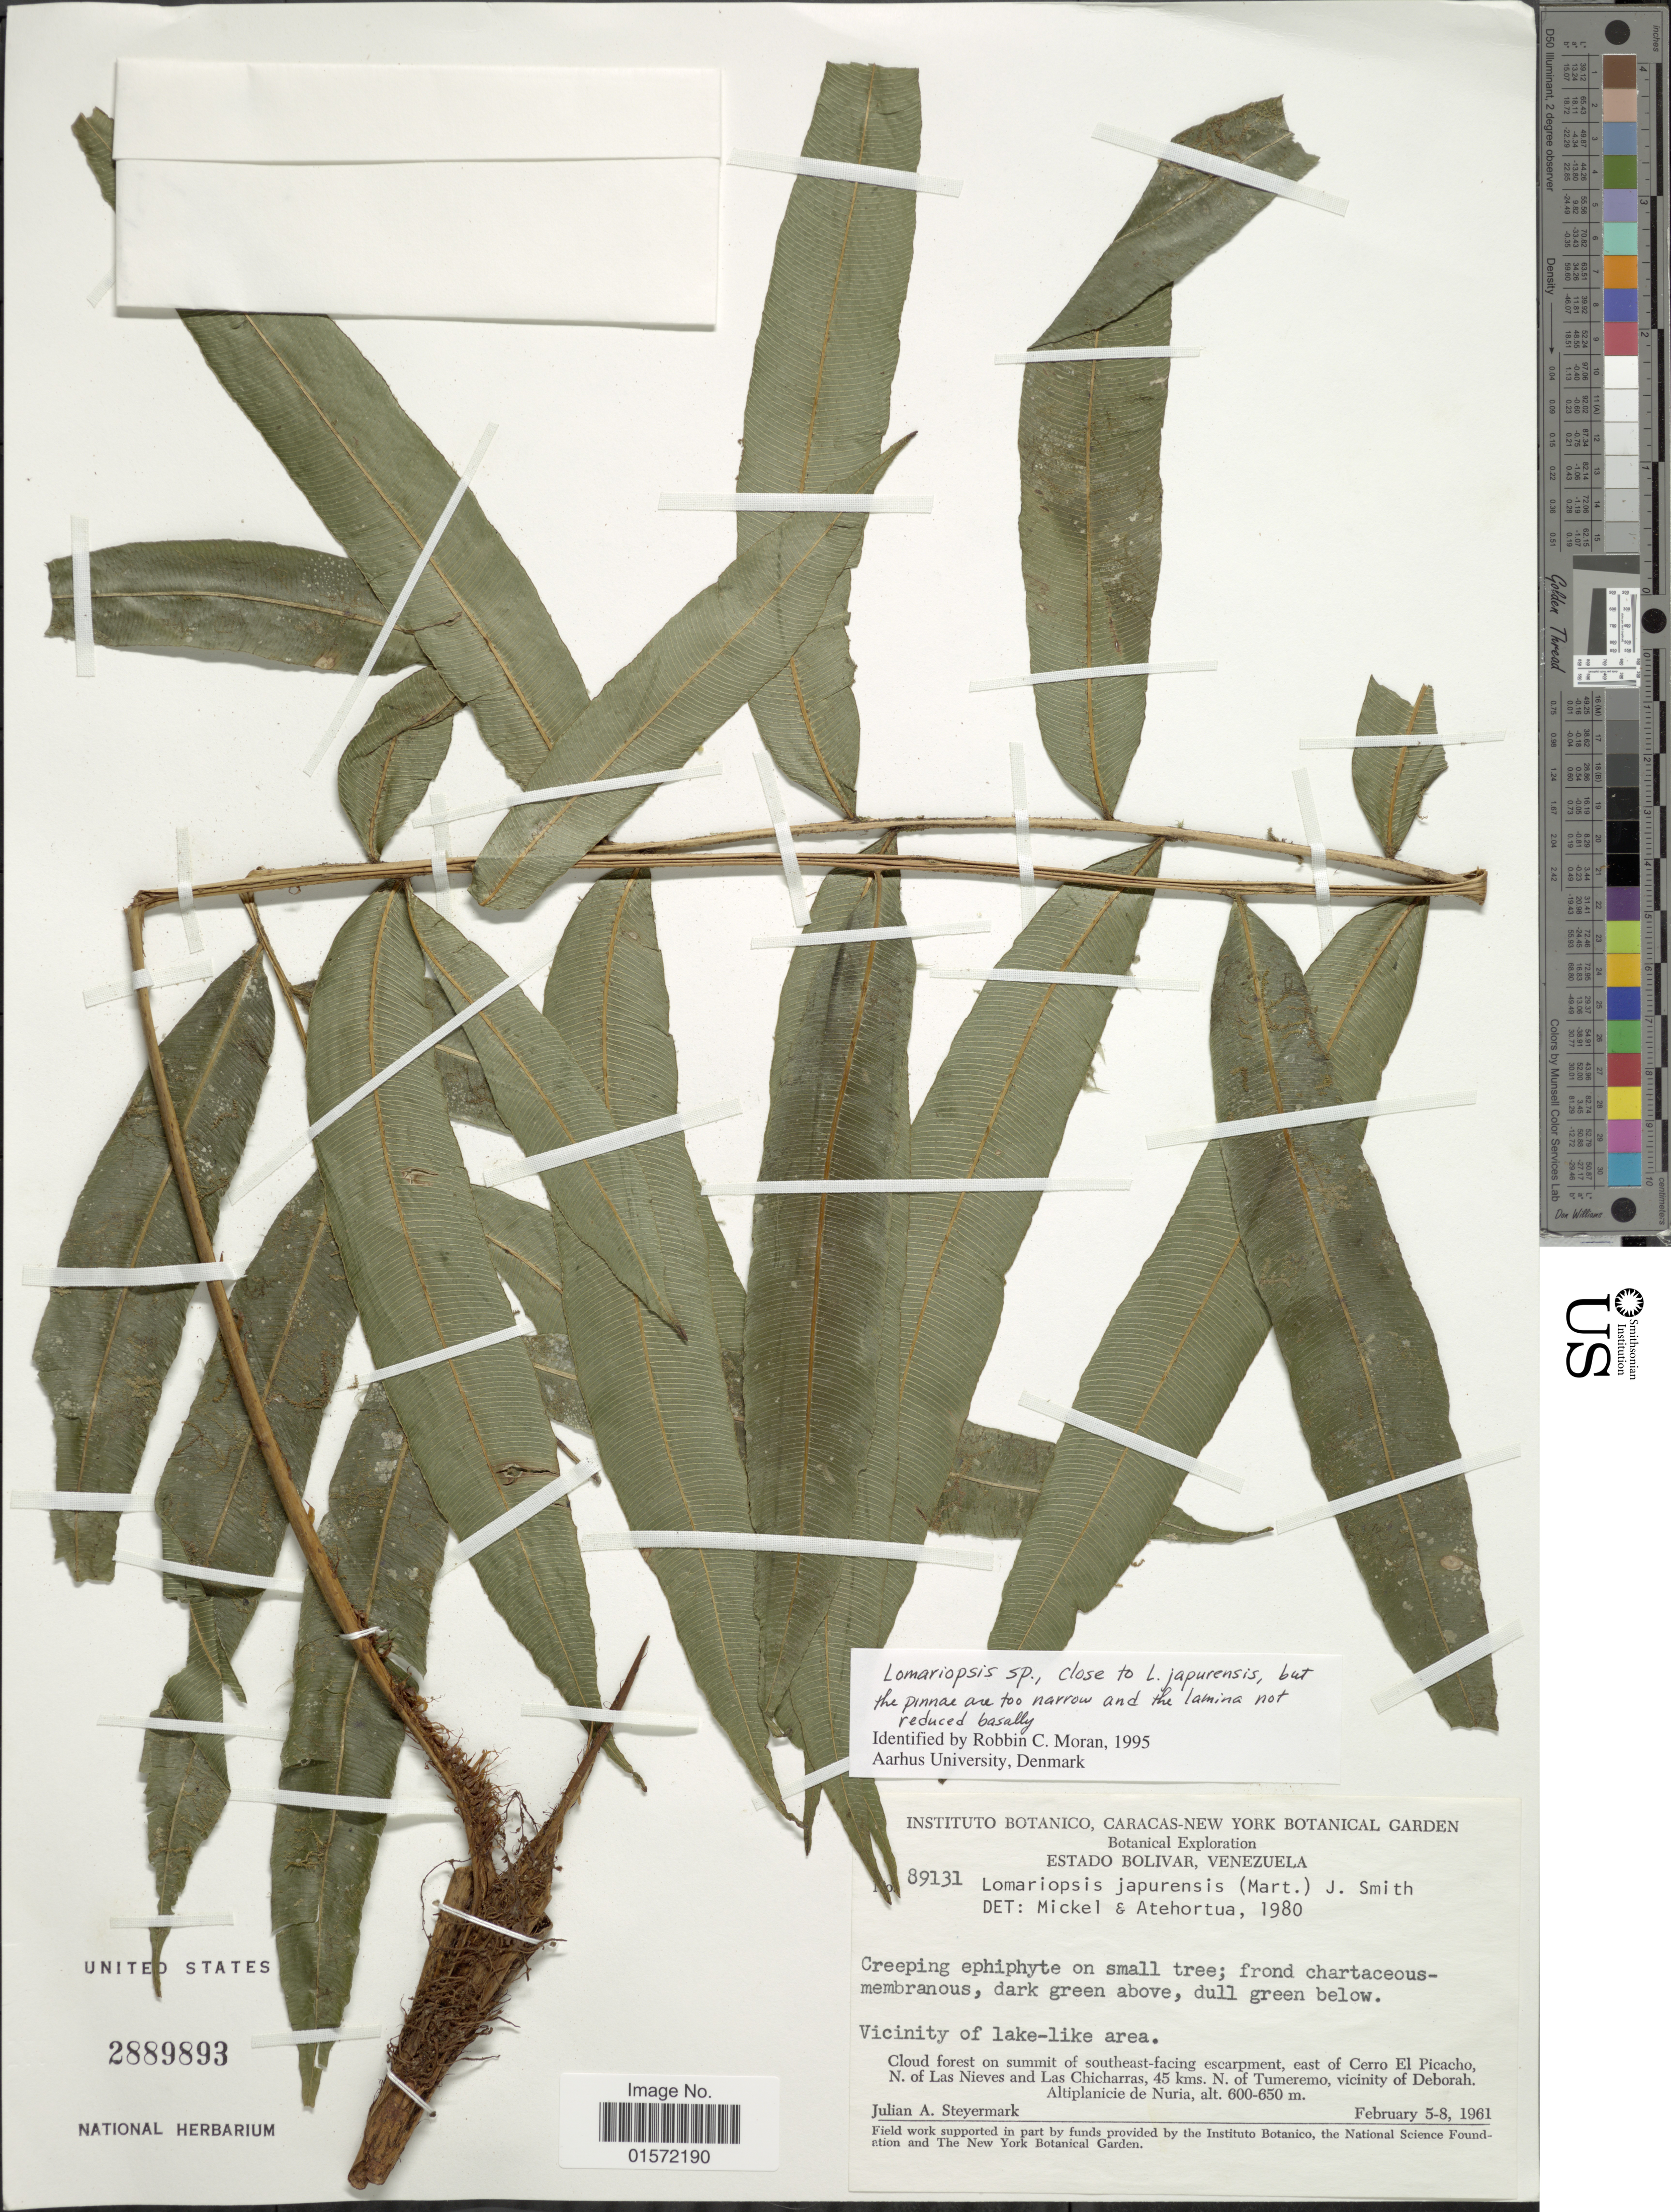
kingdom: Plantae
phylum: Tracheophyta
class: Polypodiopsida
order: Polypodiales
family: Lomariopsidaceae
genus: Lomariopsis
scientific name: Lomariopsis sp.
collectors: J. Steyermark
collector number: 89131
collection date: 1961-02-05/1961-02-08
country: Venezuela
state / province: Bolivar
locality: Vicinity of lake-like area, Cloud forest on summit of southeast-facing escarpment, east of Cerro El Picacho, N. of Las Nieves and Las Chicharras, 45 kms. N. of Tumeremo, vicinity of Deborah, Altiplanicie de Nuria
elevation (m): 600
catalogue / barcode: US 2889893